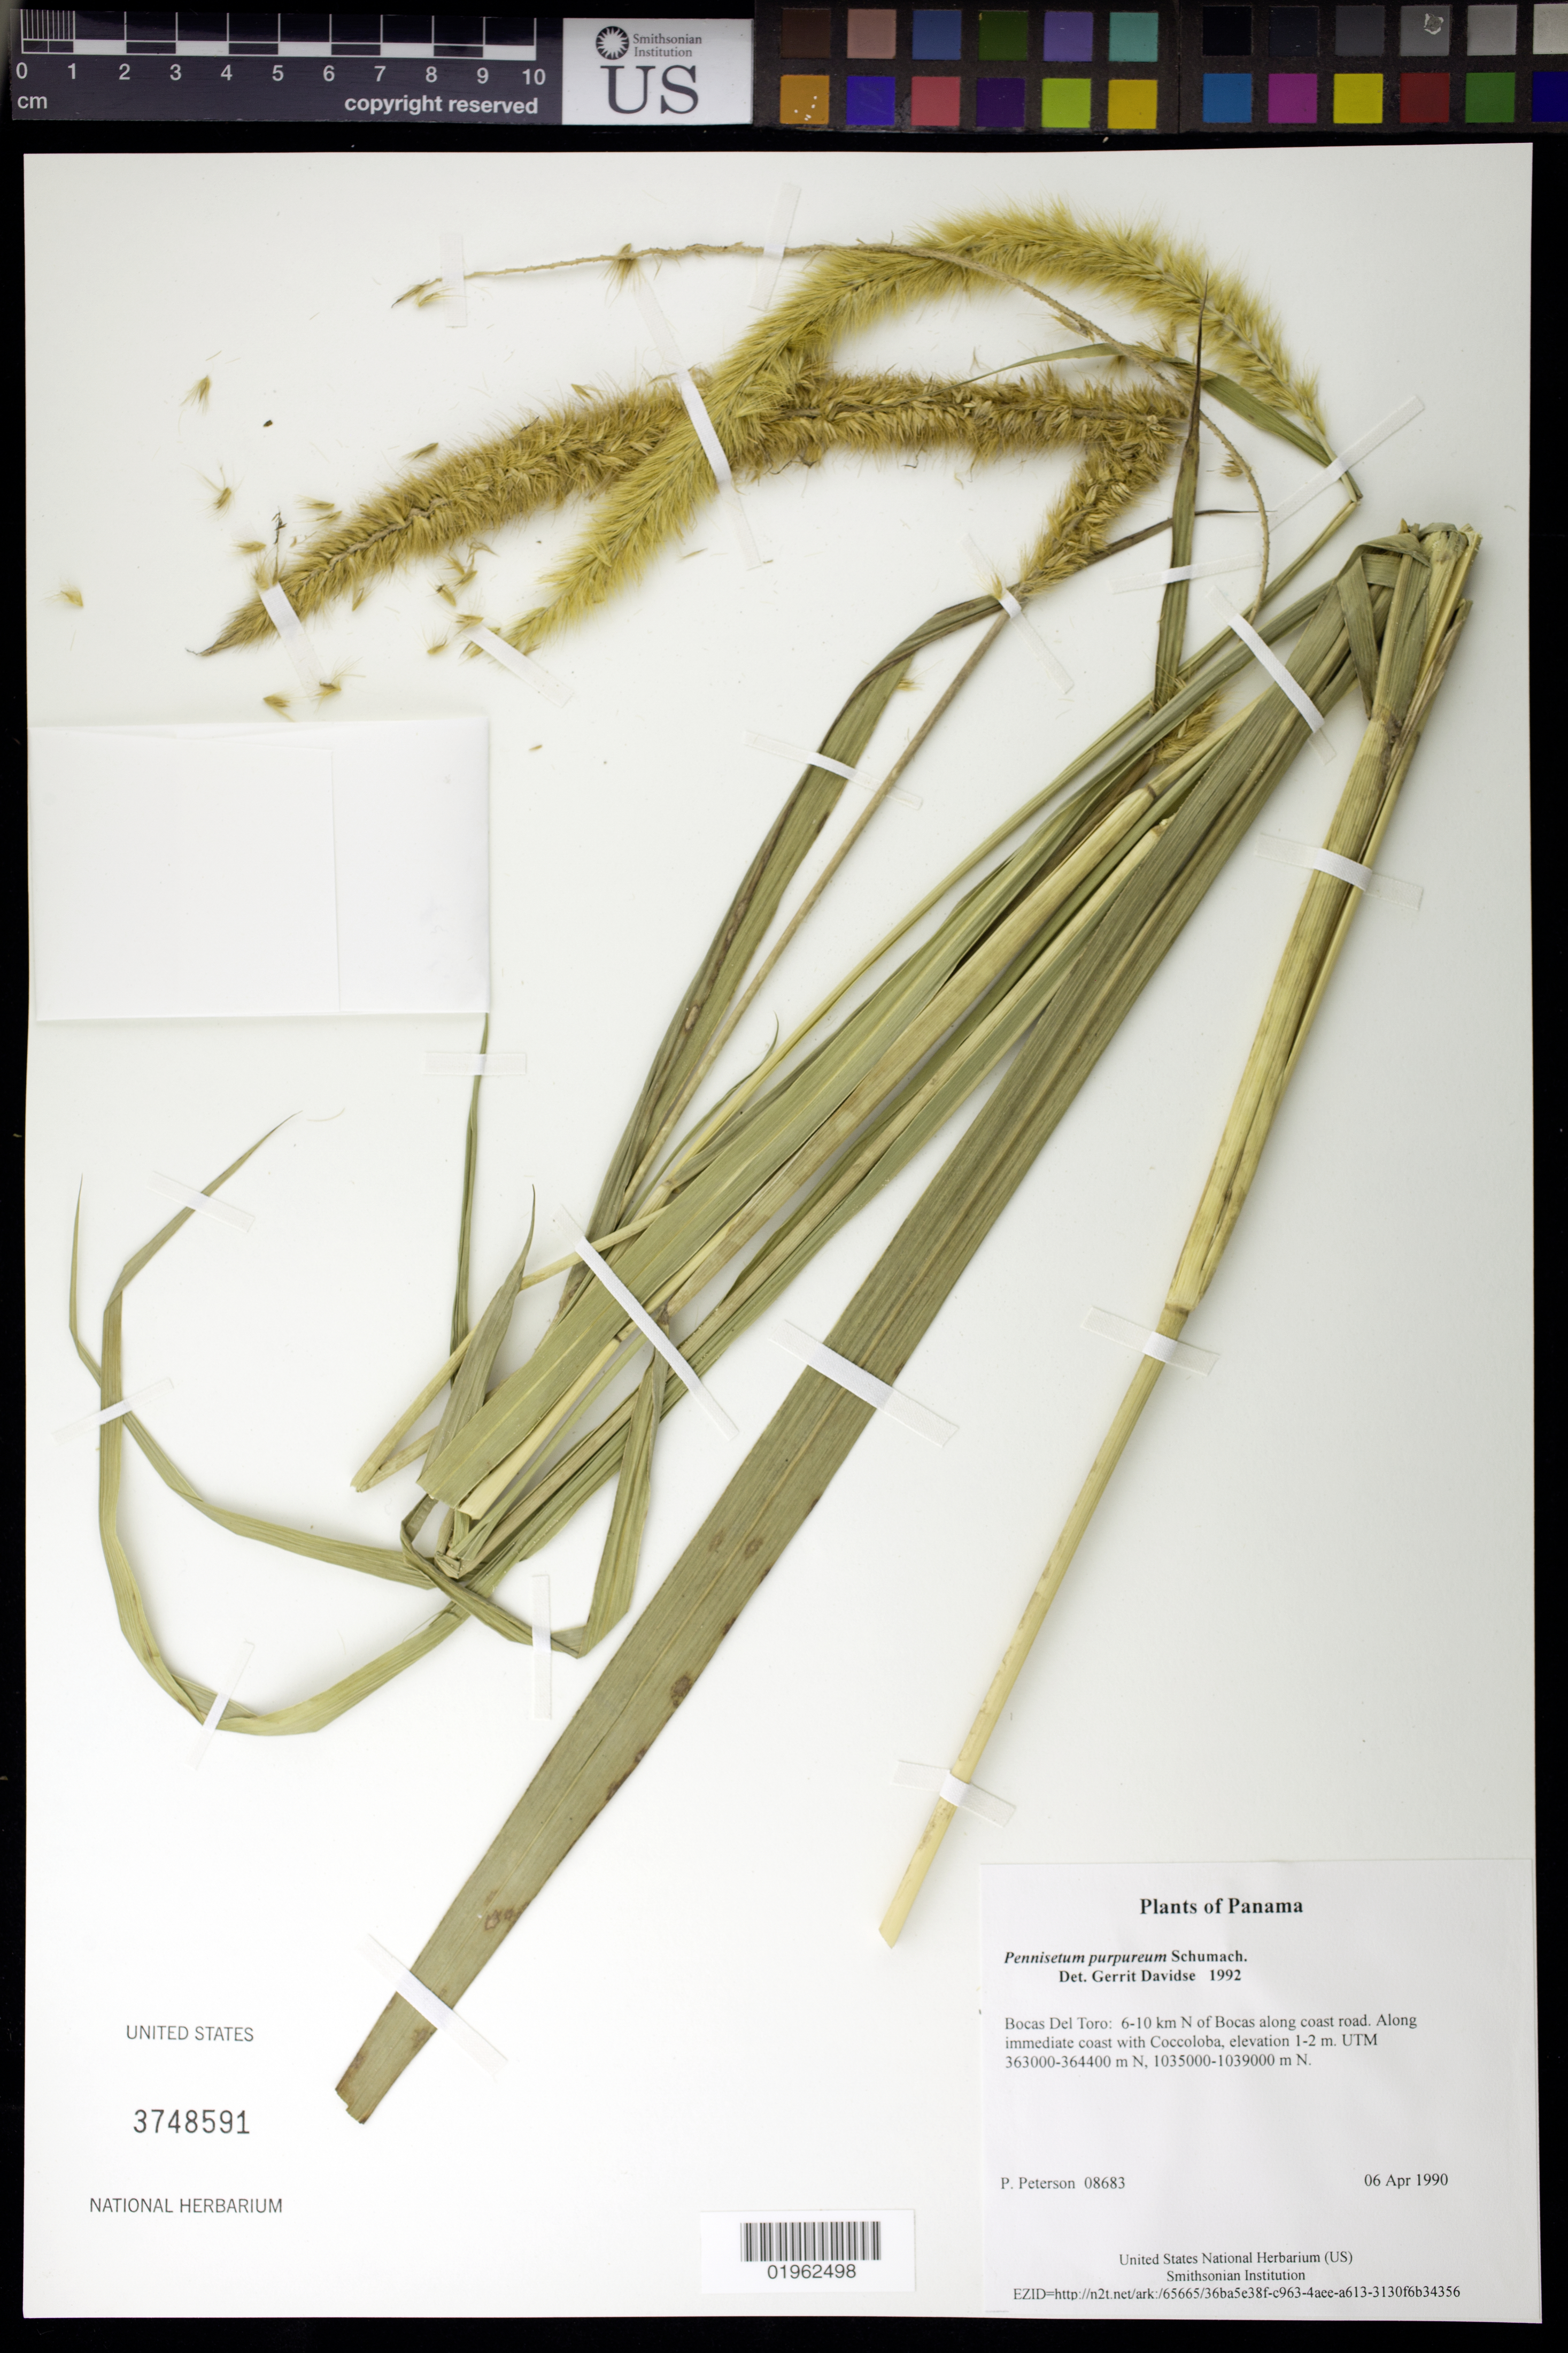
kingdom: Plantae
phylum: Tracheophyta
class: Liliopsida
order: Poales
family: Poaceae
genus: Pennisetum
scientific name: Pennisetum purpureum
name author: Schumach.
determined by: Davidse, Gerrit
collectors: P. M. Peterson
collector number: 08683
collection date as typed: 06 Apr 1990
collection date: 1990-04-06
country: Panama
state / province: Bocas del Toro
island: Colón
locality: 6-10 km N of Bocas along coast road.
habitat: Along immediate coast with Coccoloba, elevation 1-2 m. UTM 363000-364400 m N, 1035000-1039000 m N.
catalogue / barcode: US 3748591